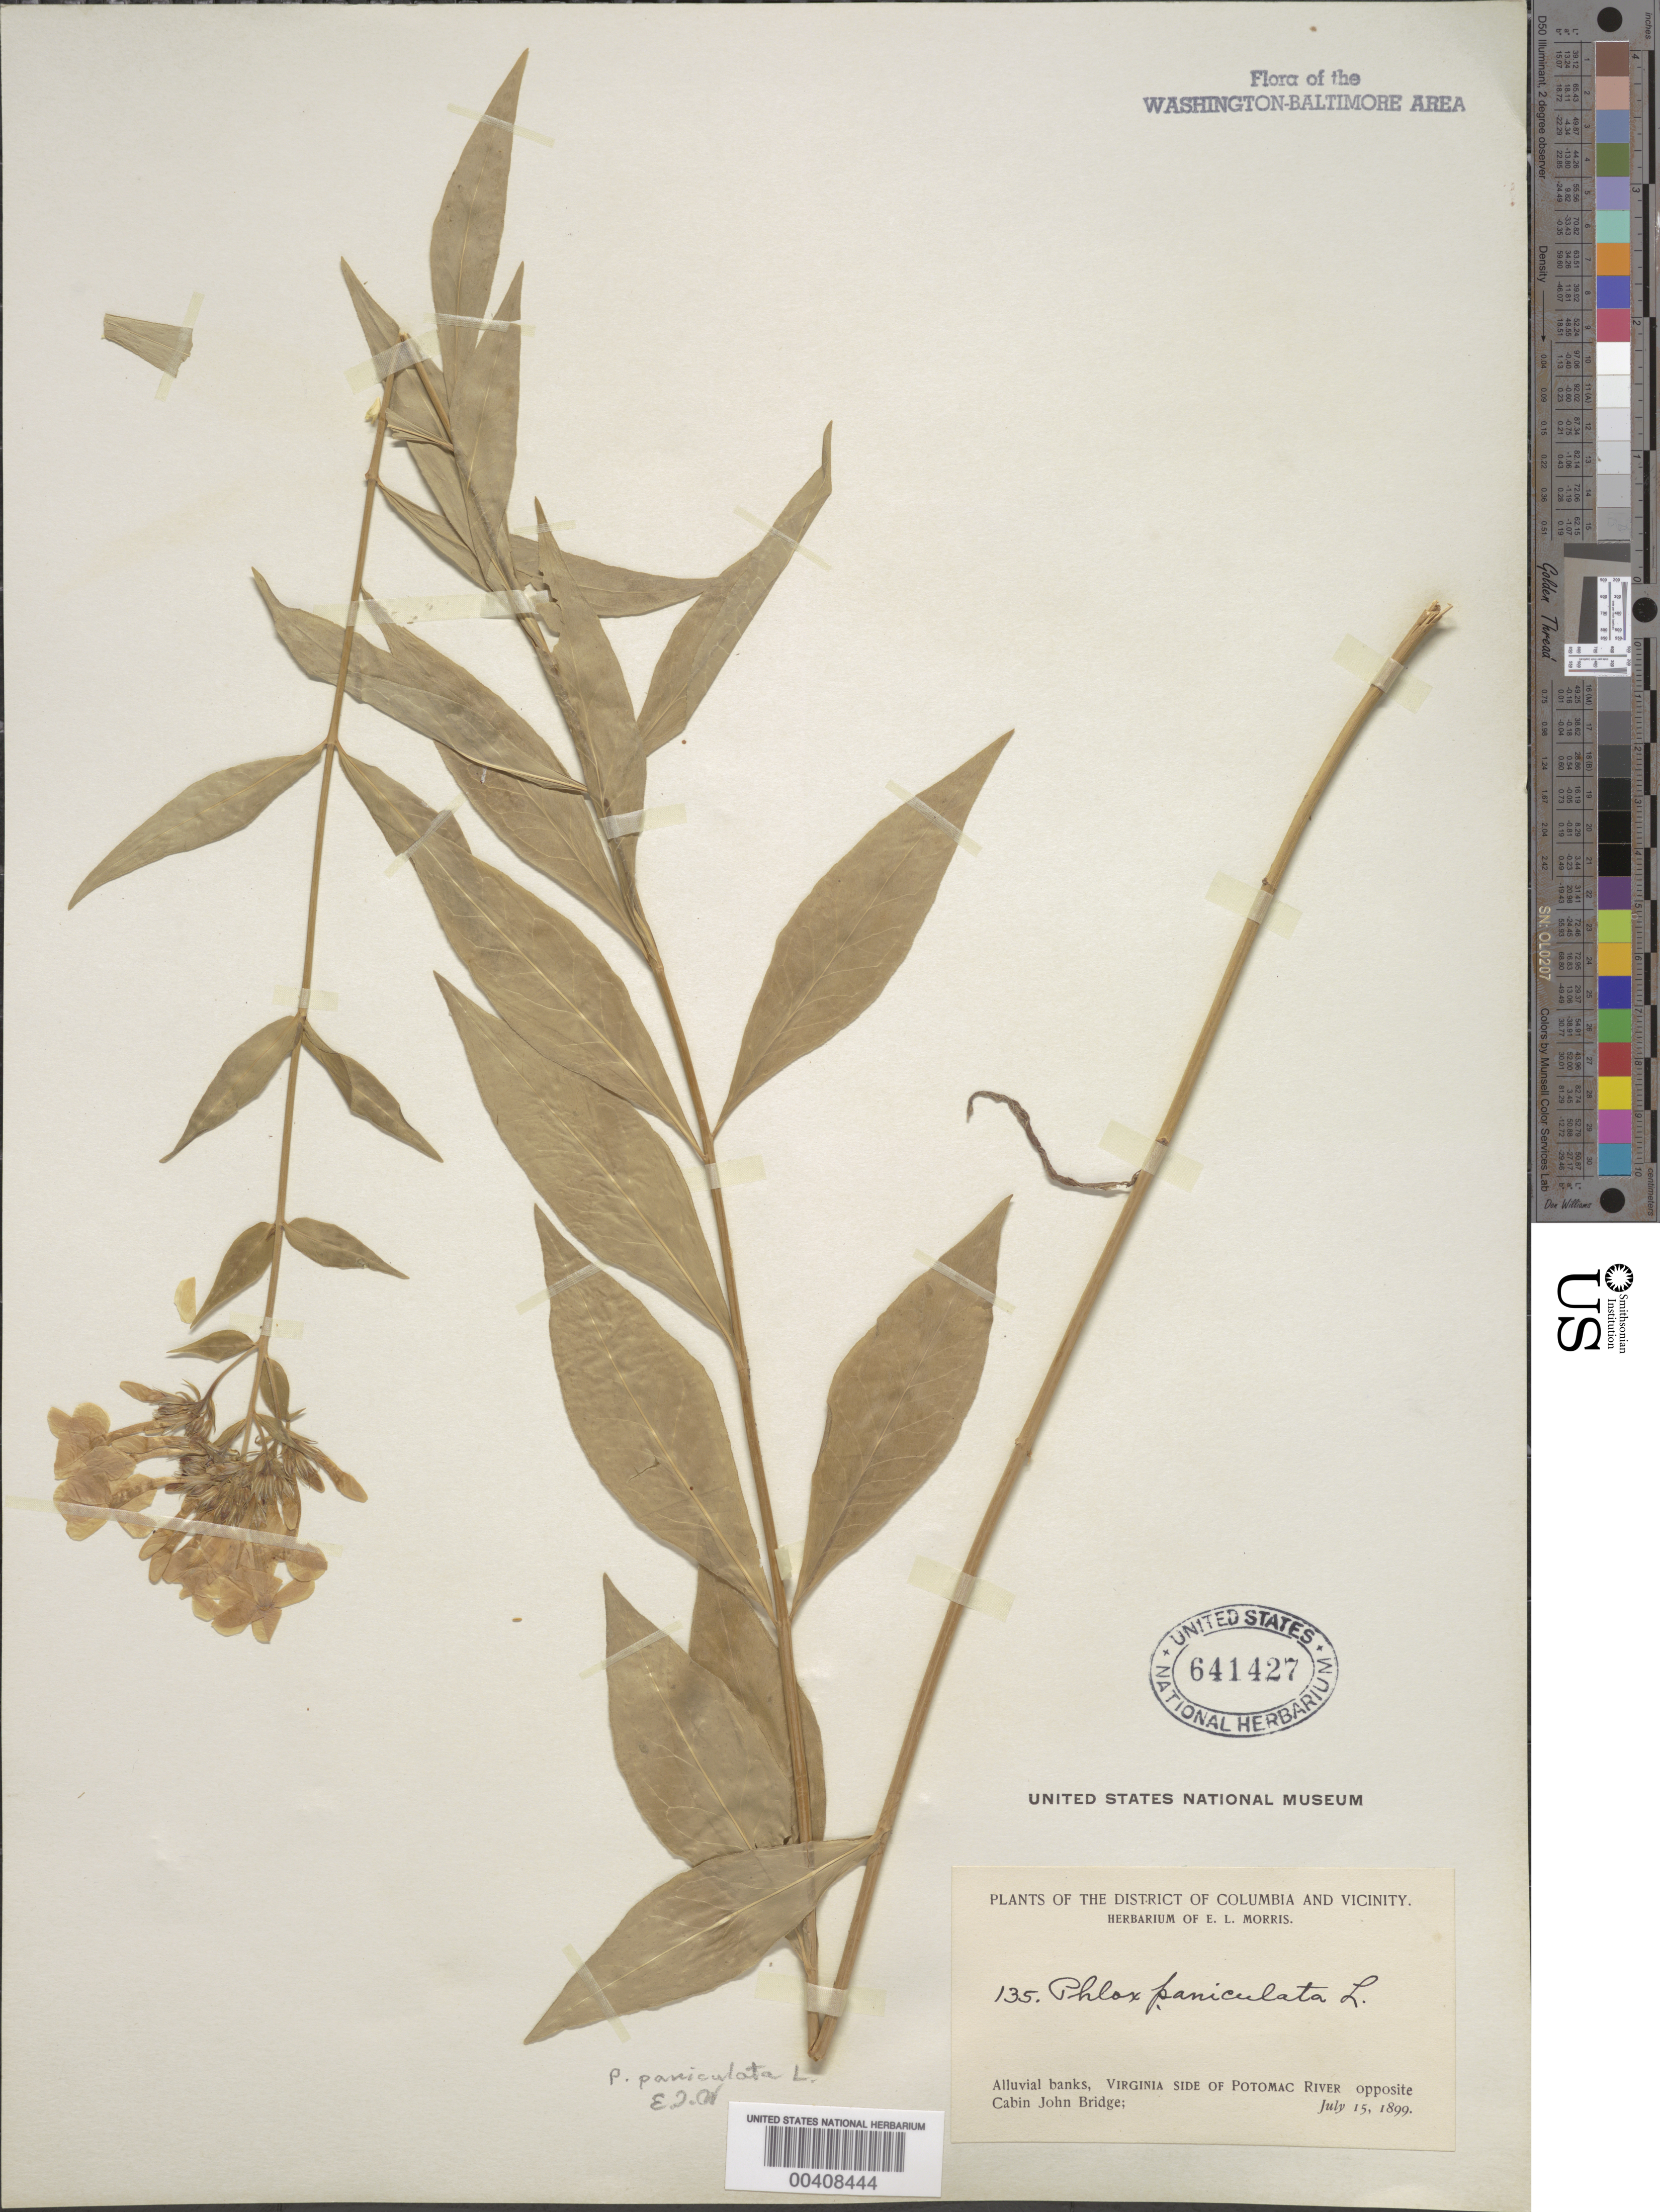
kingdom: Plantae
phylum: Tracheophyta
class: Magnoliopsida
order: Ericales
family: Polemoniaceae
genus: Phlox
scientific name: Phlox paniculata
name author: L.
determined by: E.J.W.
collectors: E. L. Morris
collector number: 135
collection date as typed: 15 Jul 1899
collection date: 1899-07-15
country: United States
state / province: Virginia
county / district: Fairfax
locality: Virginia side of Potomac River, opposite Cabin John Bridge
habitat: Alluvial banks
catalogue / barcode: US 641427